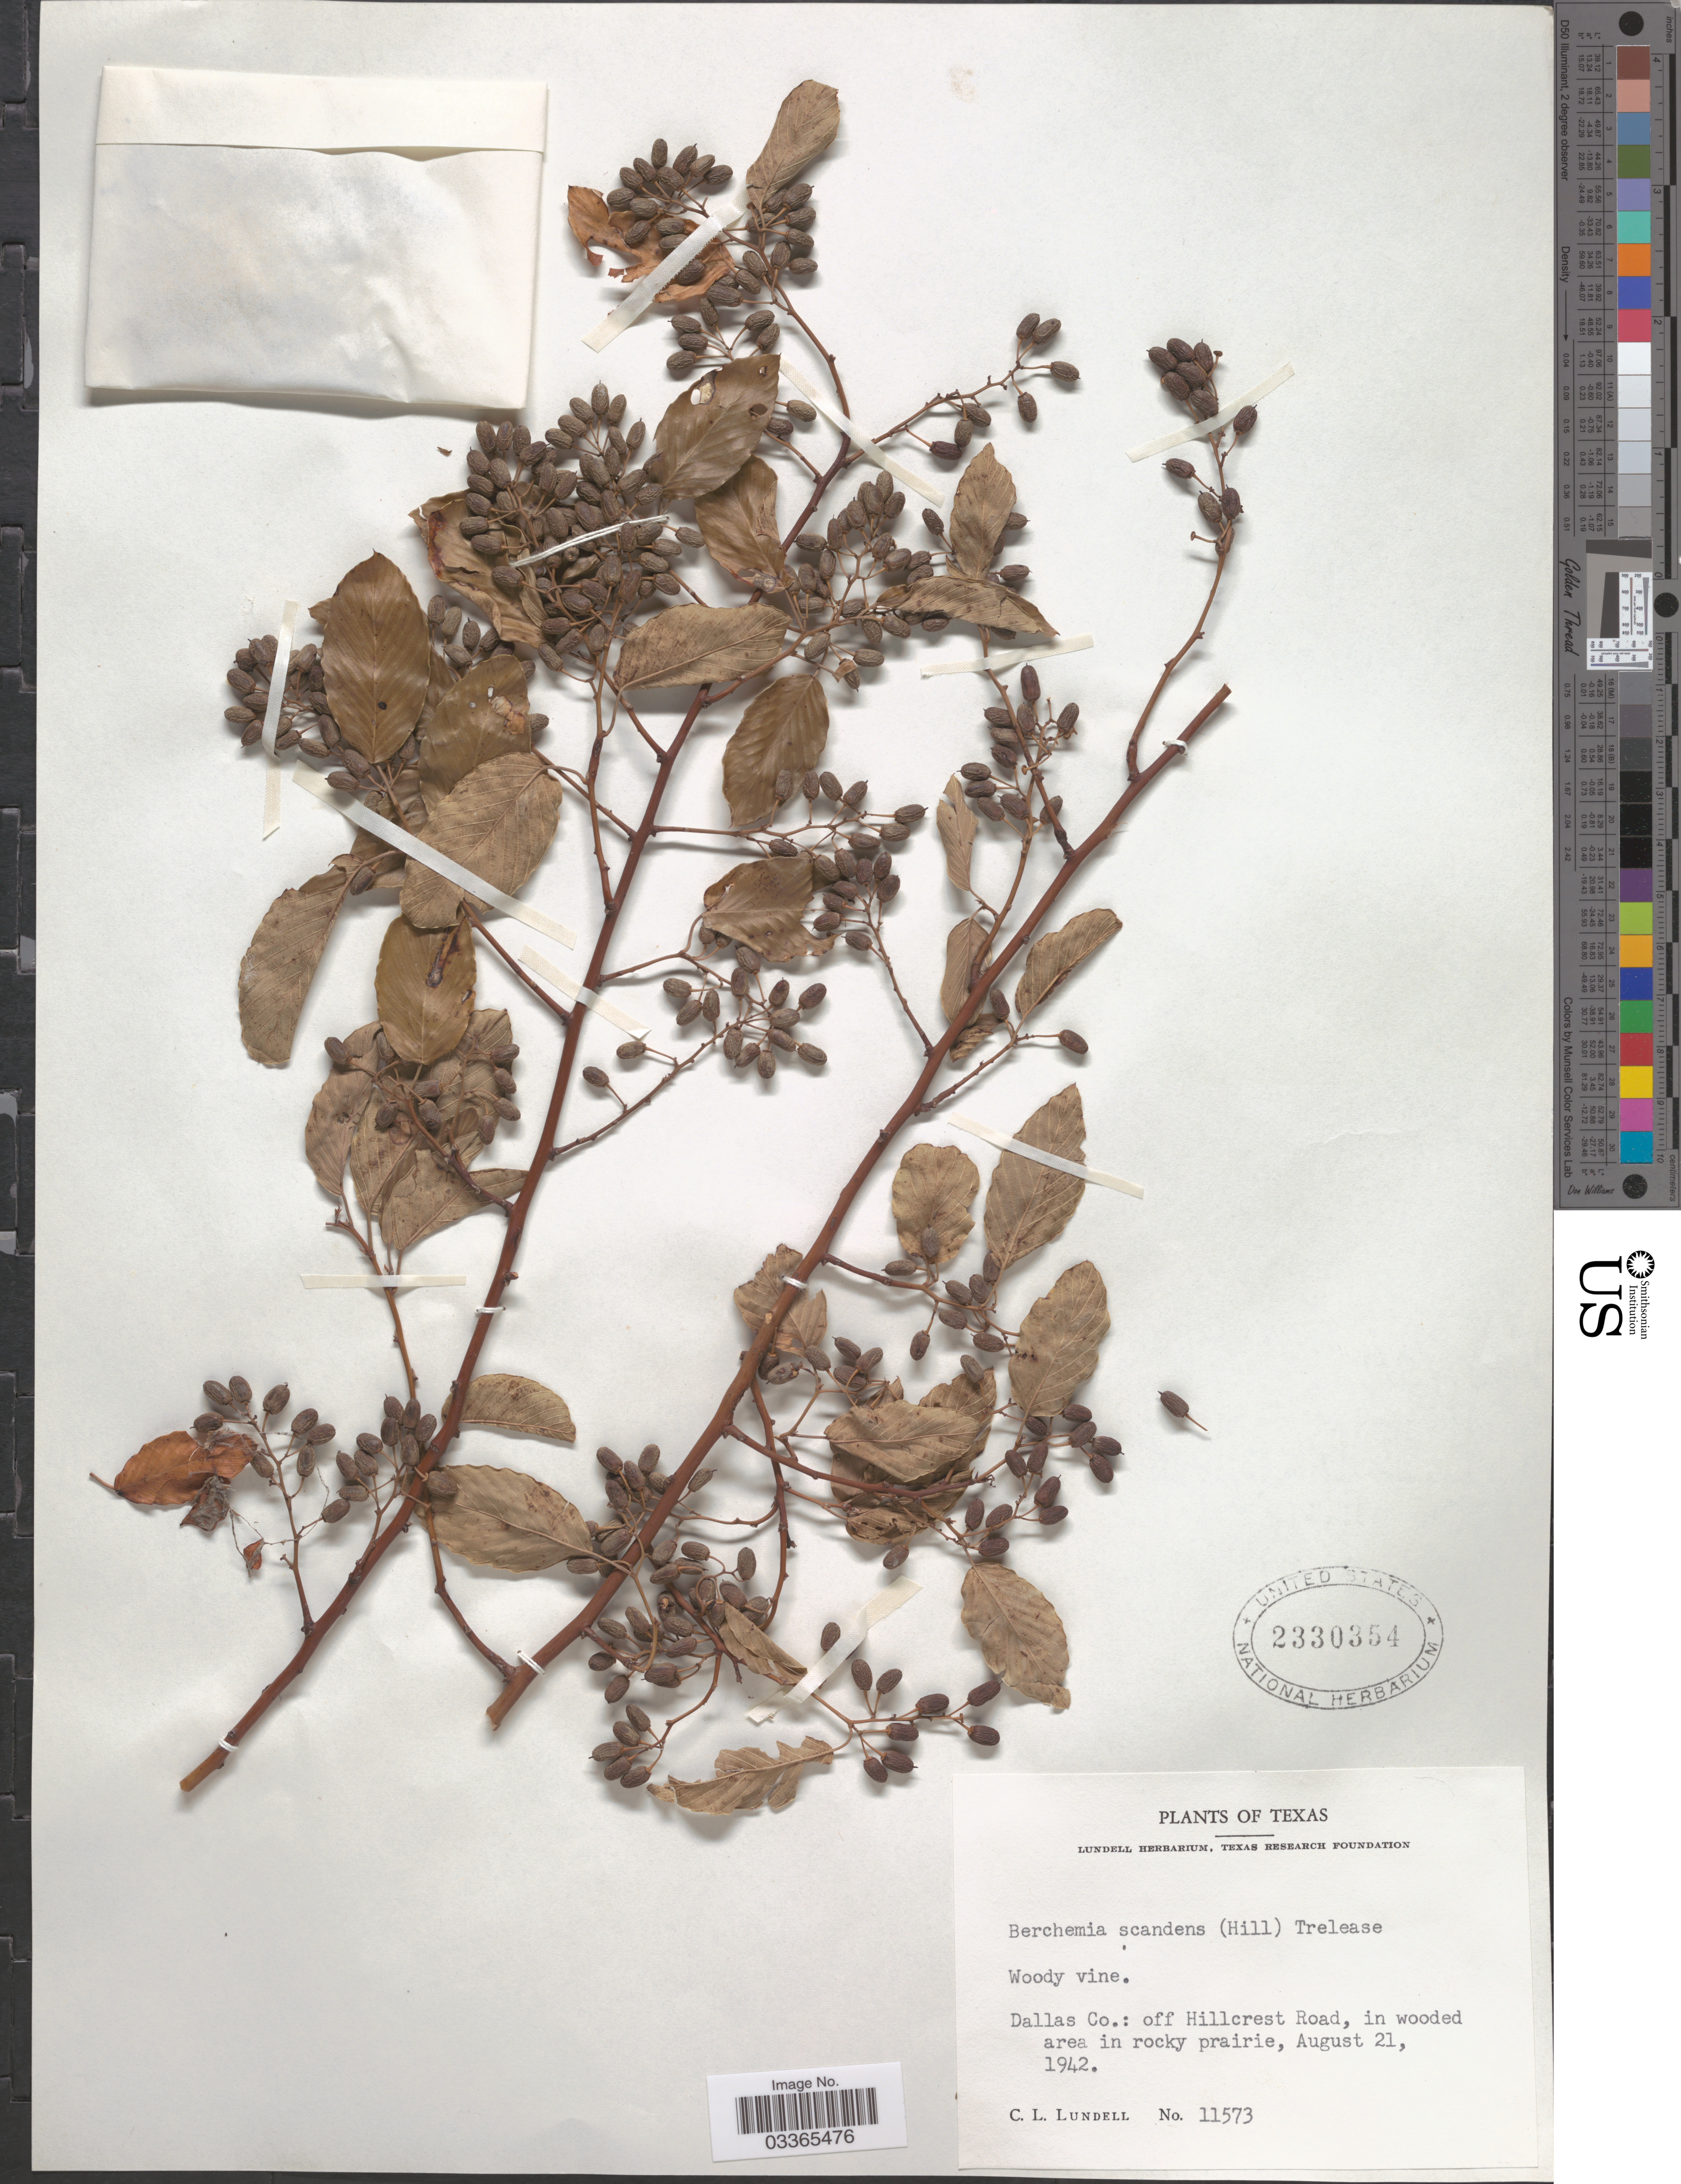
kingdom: Plantae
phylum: Tracheophyta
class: Magnoliopsida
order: Rosales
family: Rhamnaceae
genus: Berchemia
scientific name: Berchemia scandens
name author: (Hill) K. Koch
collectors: C. L. Lundell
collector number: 11573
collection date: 1942-08-21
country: United States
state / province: Texas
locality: Dallas Co.: off Hillcrest Road, in wooded area in rocky prairie.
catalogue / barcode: US 2330354